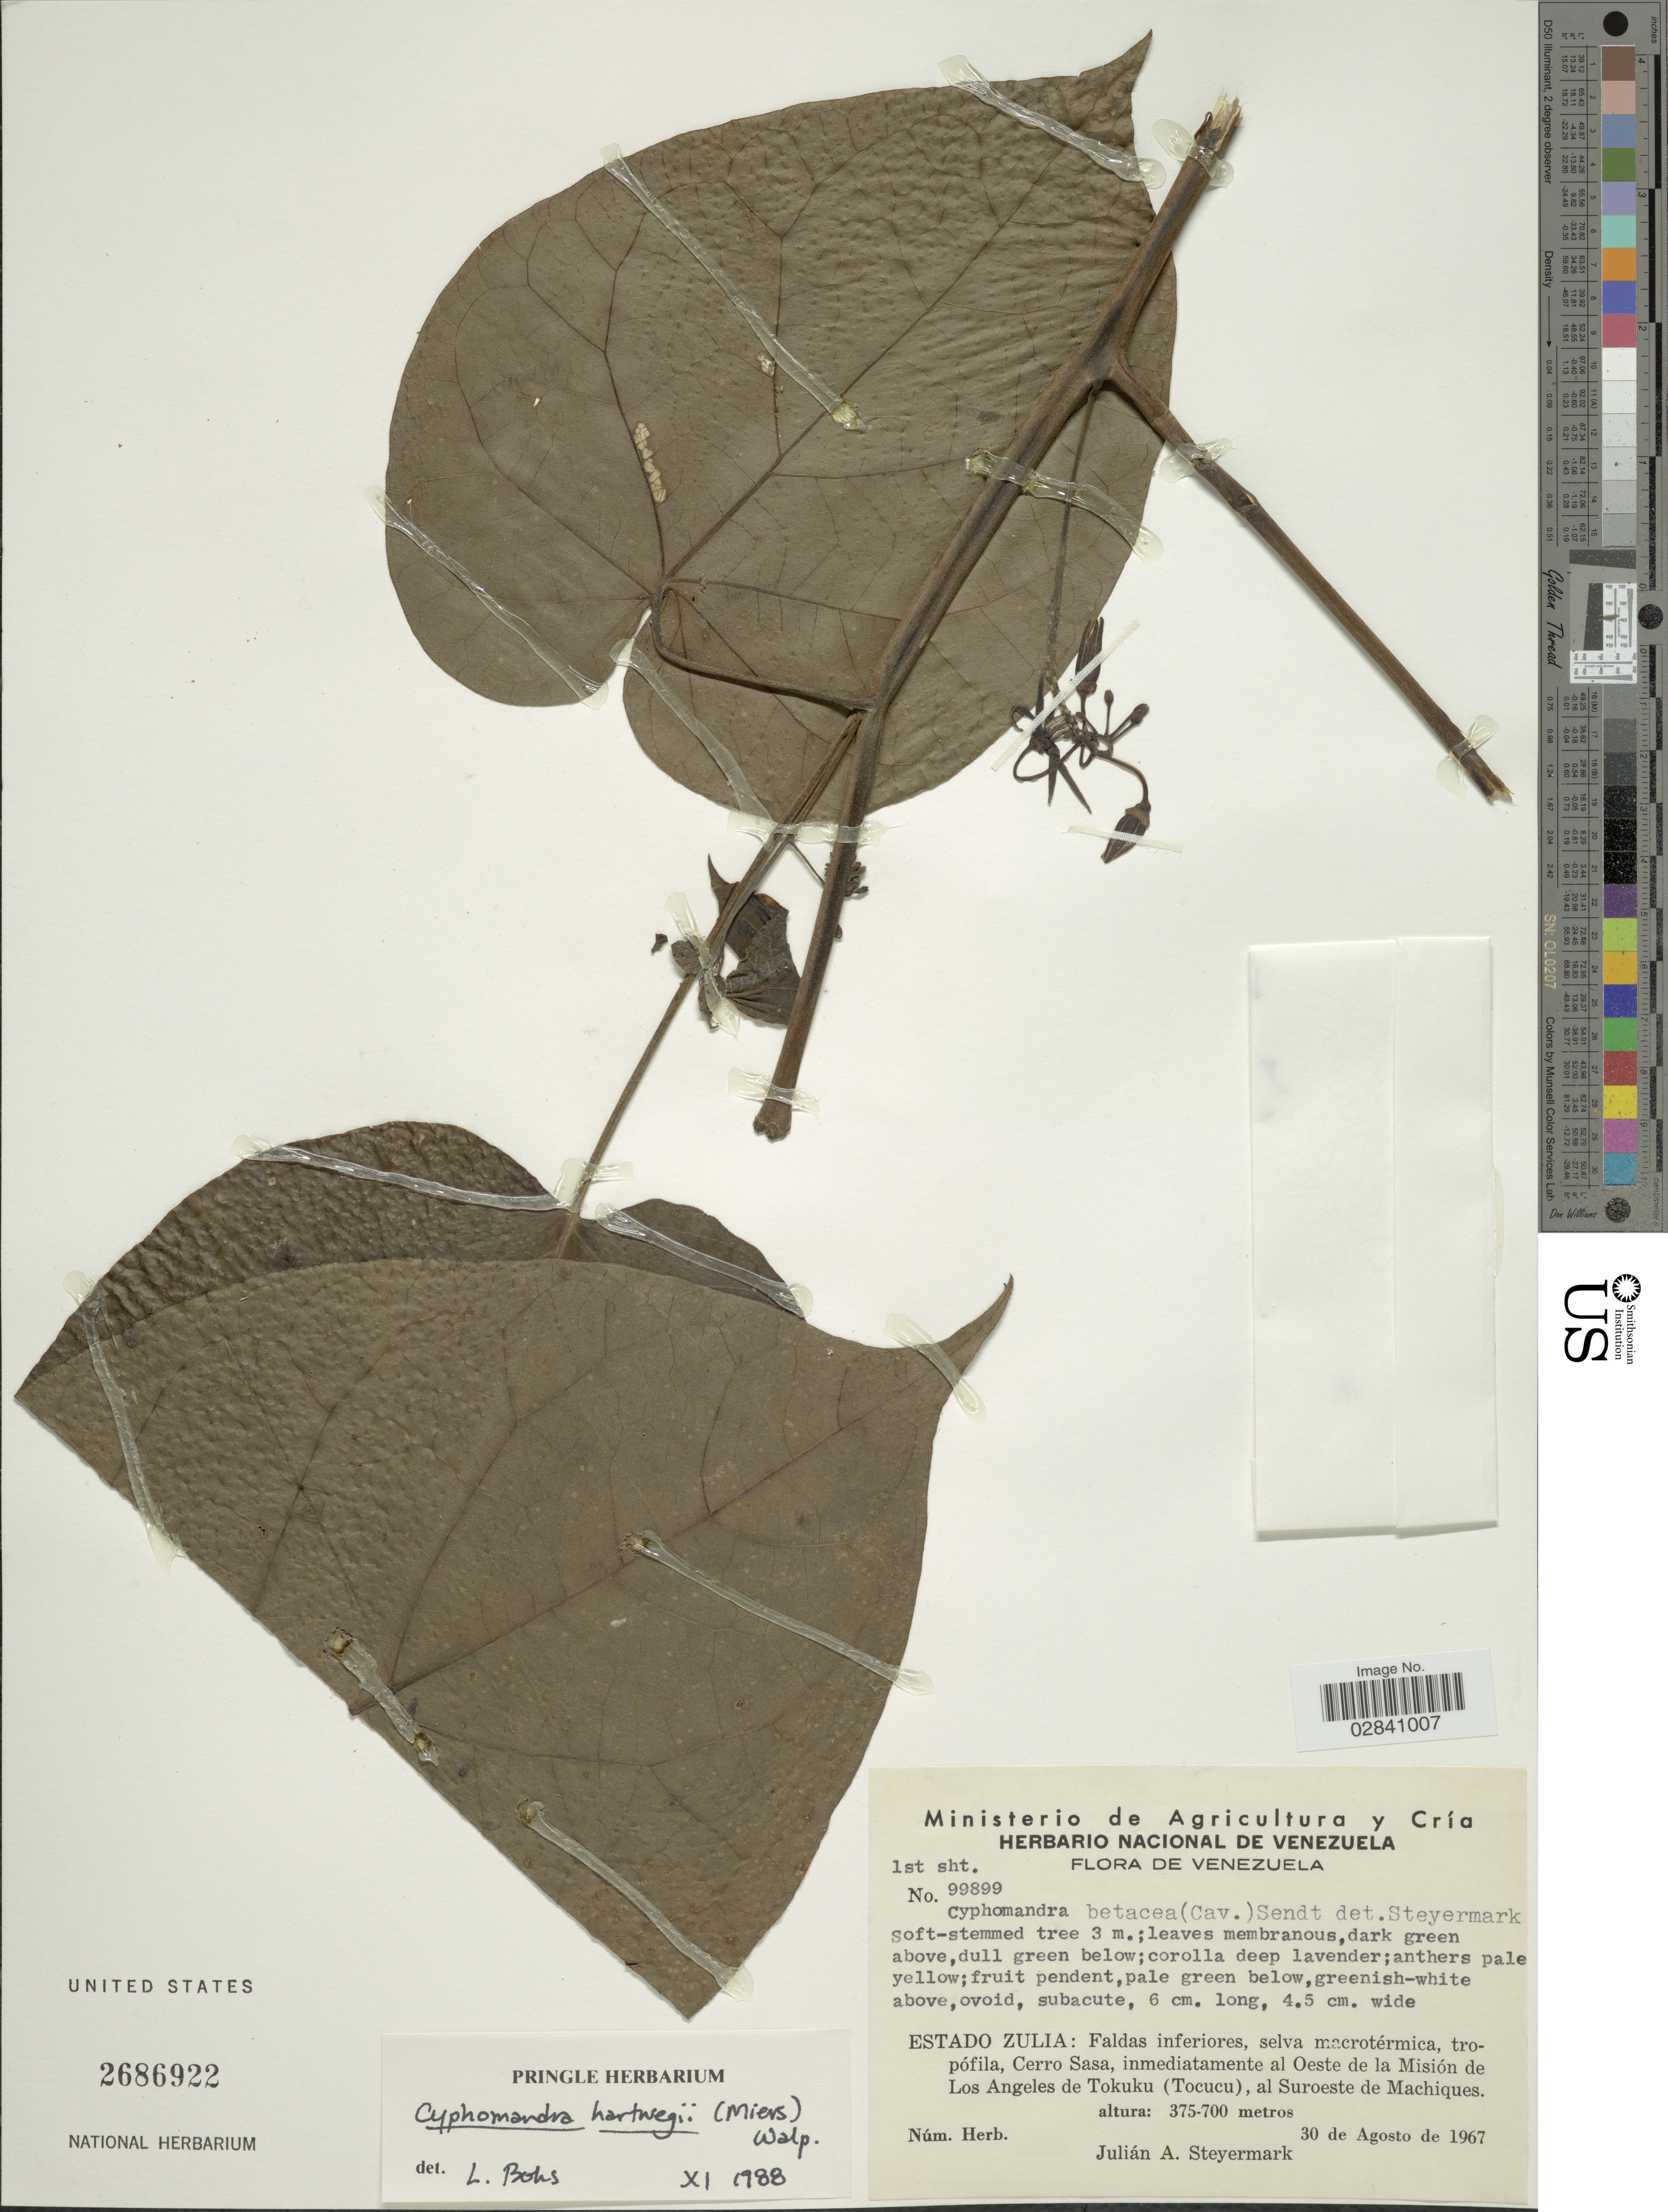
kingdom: Plantae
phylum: Tracheophyta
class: Magnoliopsida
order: Solanales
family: Solanaceae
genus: Cyphomandra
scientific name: Cyphomandra hartwegii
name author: (Miers) Sendtn. ex Walp.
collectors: J. Steyermark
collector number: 99899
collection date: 1967-08-30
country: Venezuela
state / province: Zulia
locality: Faldas inferiores, selva macrotérmica, tropófila, Cerro Sasa, inmediatamente al Oeste de la Misión de Los Angeles te Tokuku (Tocucu), al Suroeste de Machiques.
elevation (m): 375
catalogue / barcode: US 2686922